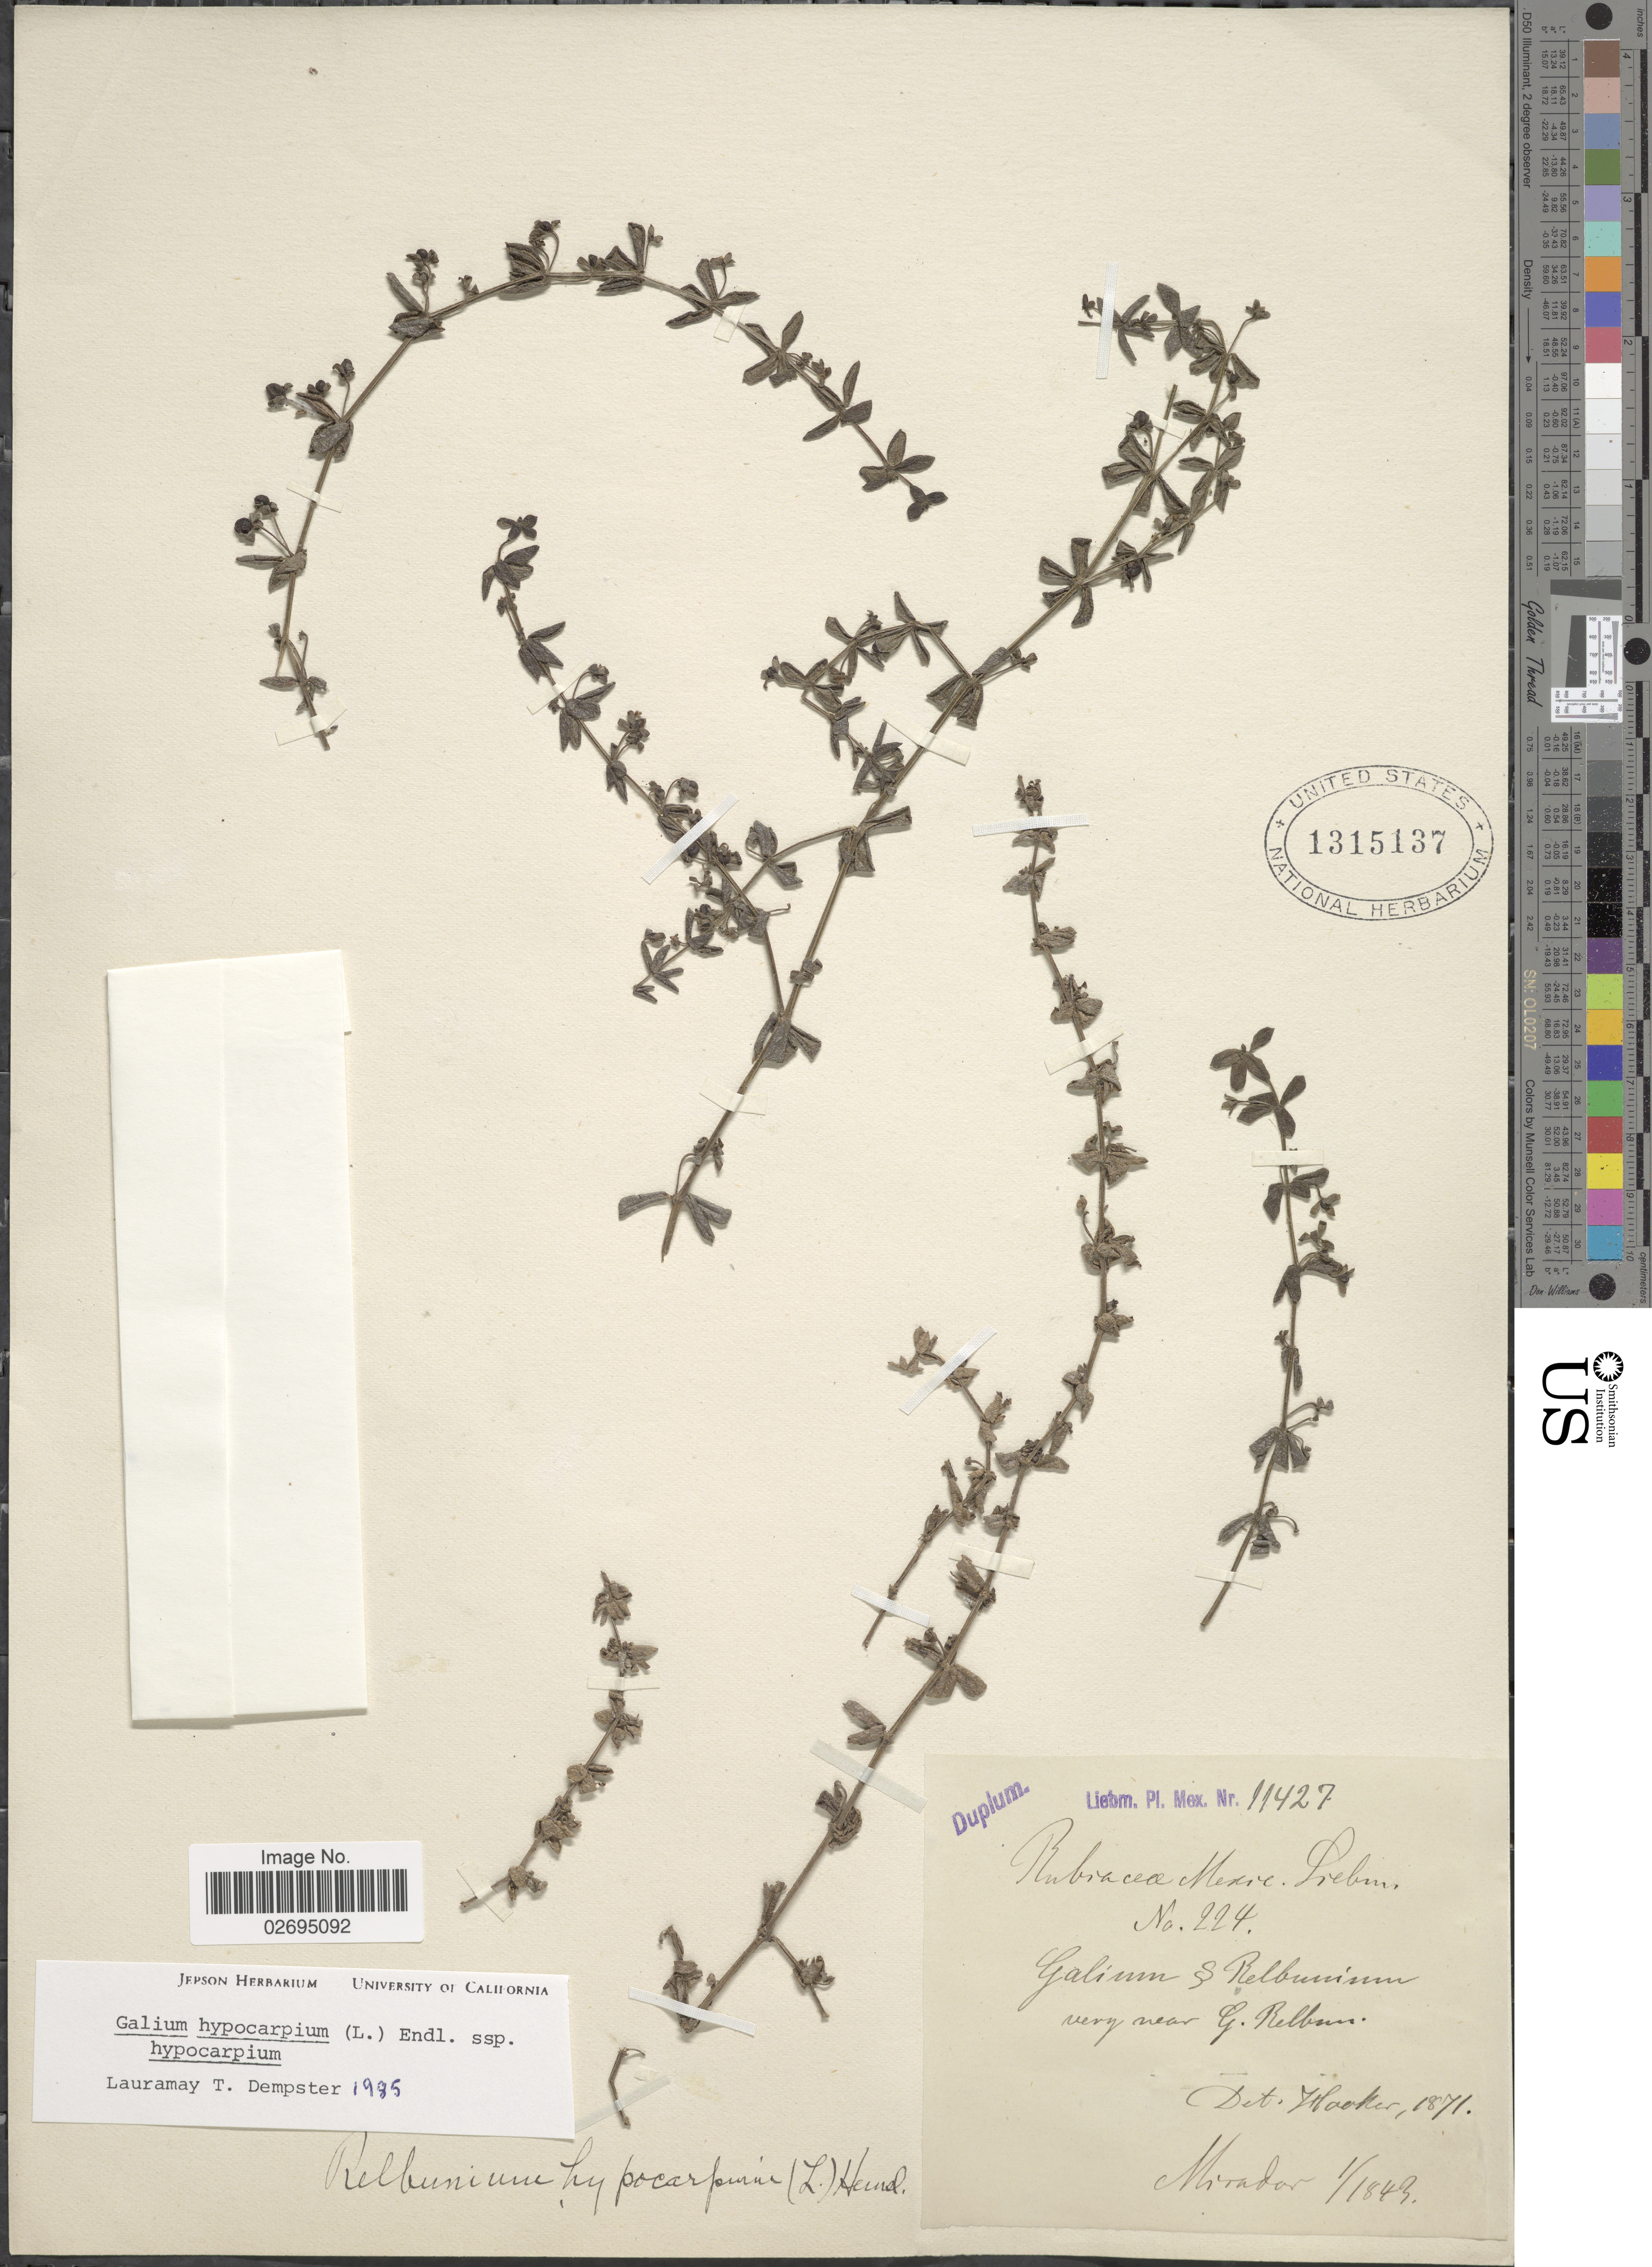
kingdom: Plantae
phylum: Tracheophyta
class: Magnoliopsida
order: Gentianales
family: Rubiaceae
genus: Galium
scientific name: Galium hypocarpium subsp. hypocarpium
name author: (L.) Endl. ex Griseb.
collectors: Liebmann, --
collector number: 11427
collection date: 1843-01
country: Mexico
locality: Mirador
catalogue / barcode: US 1315137